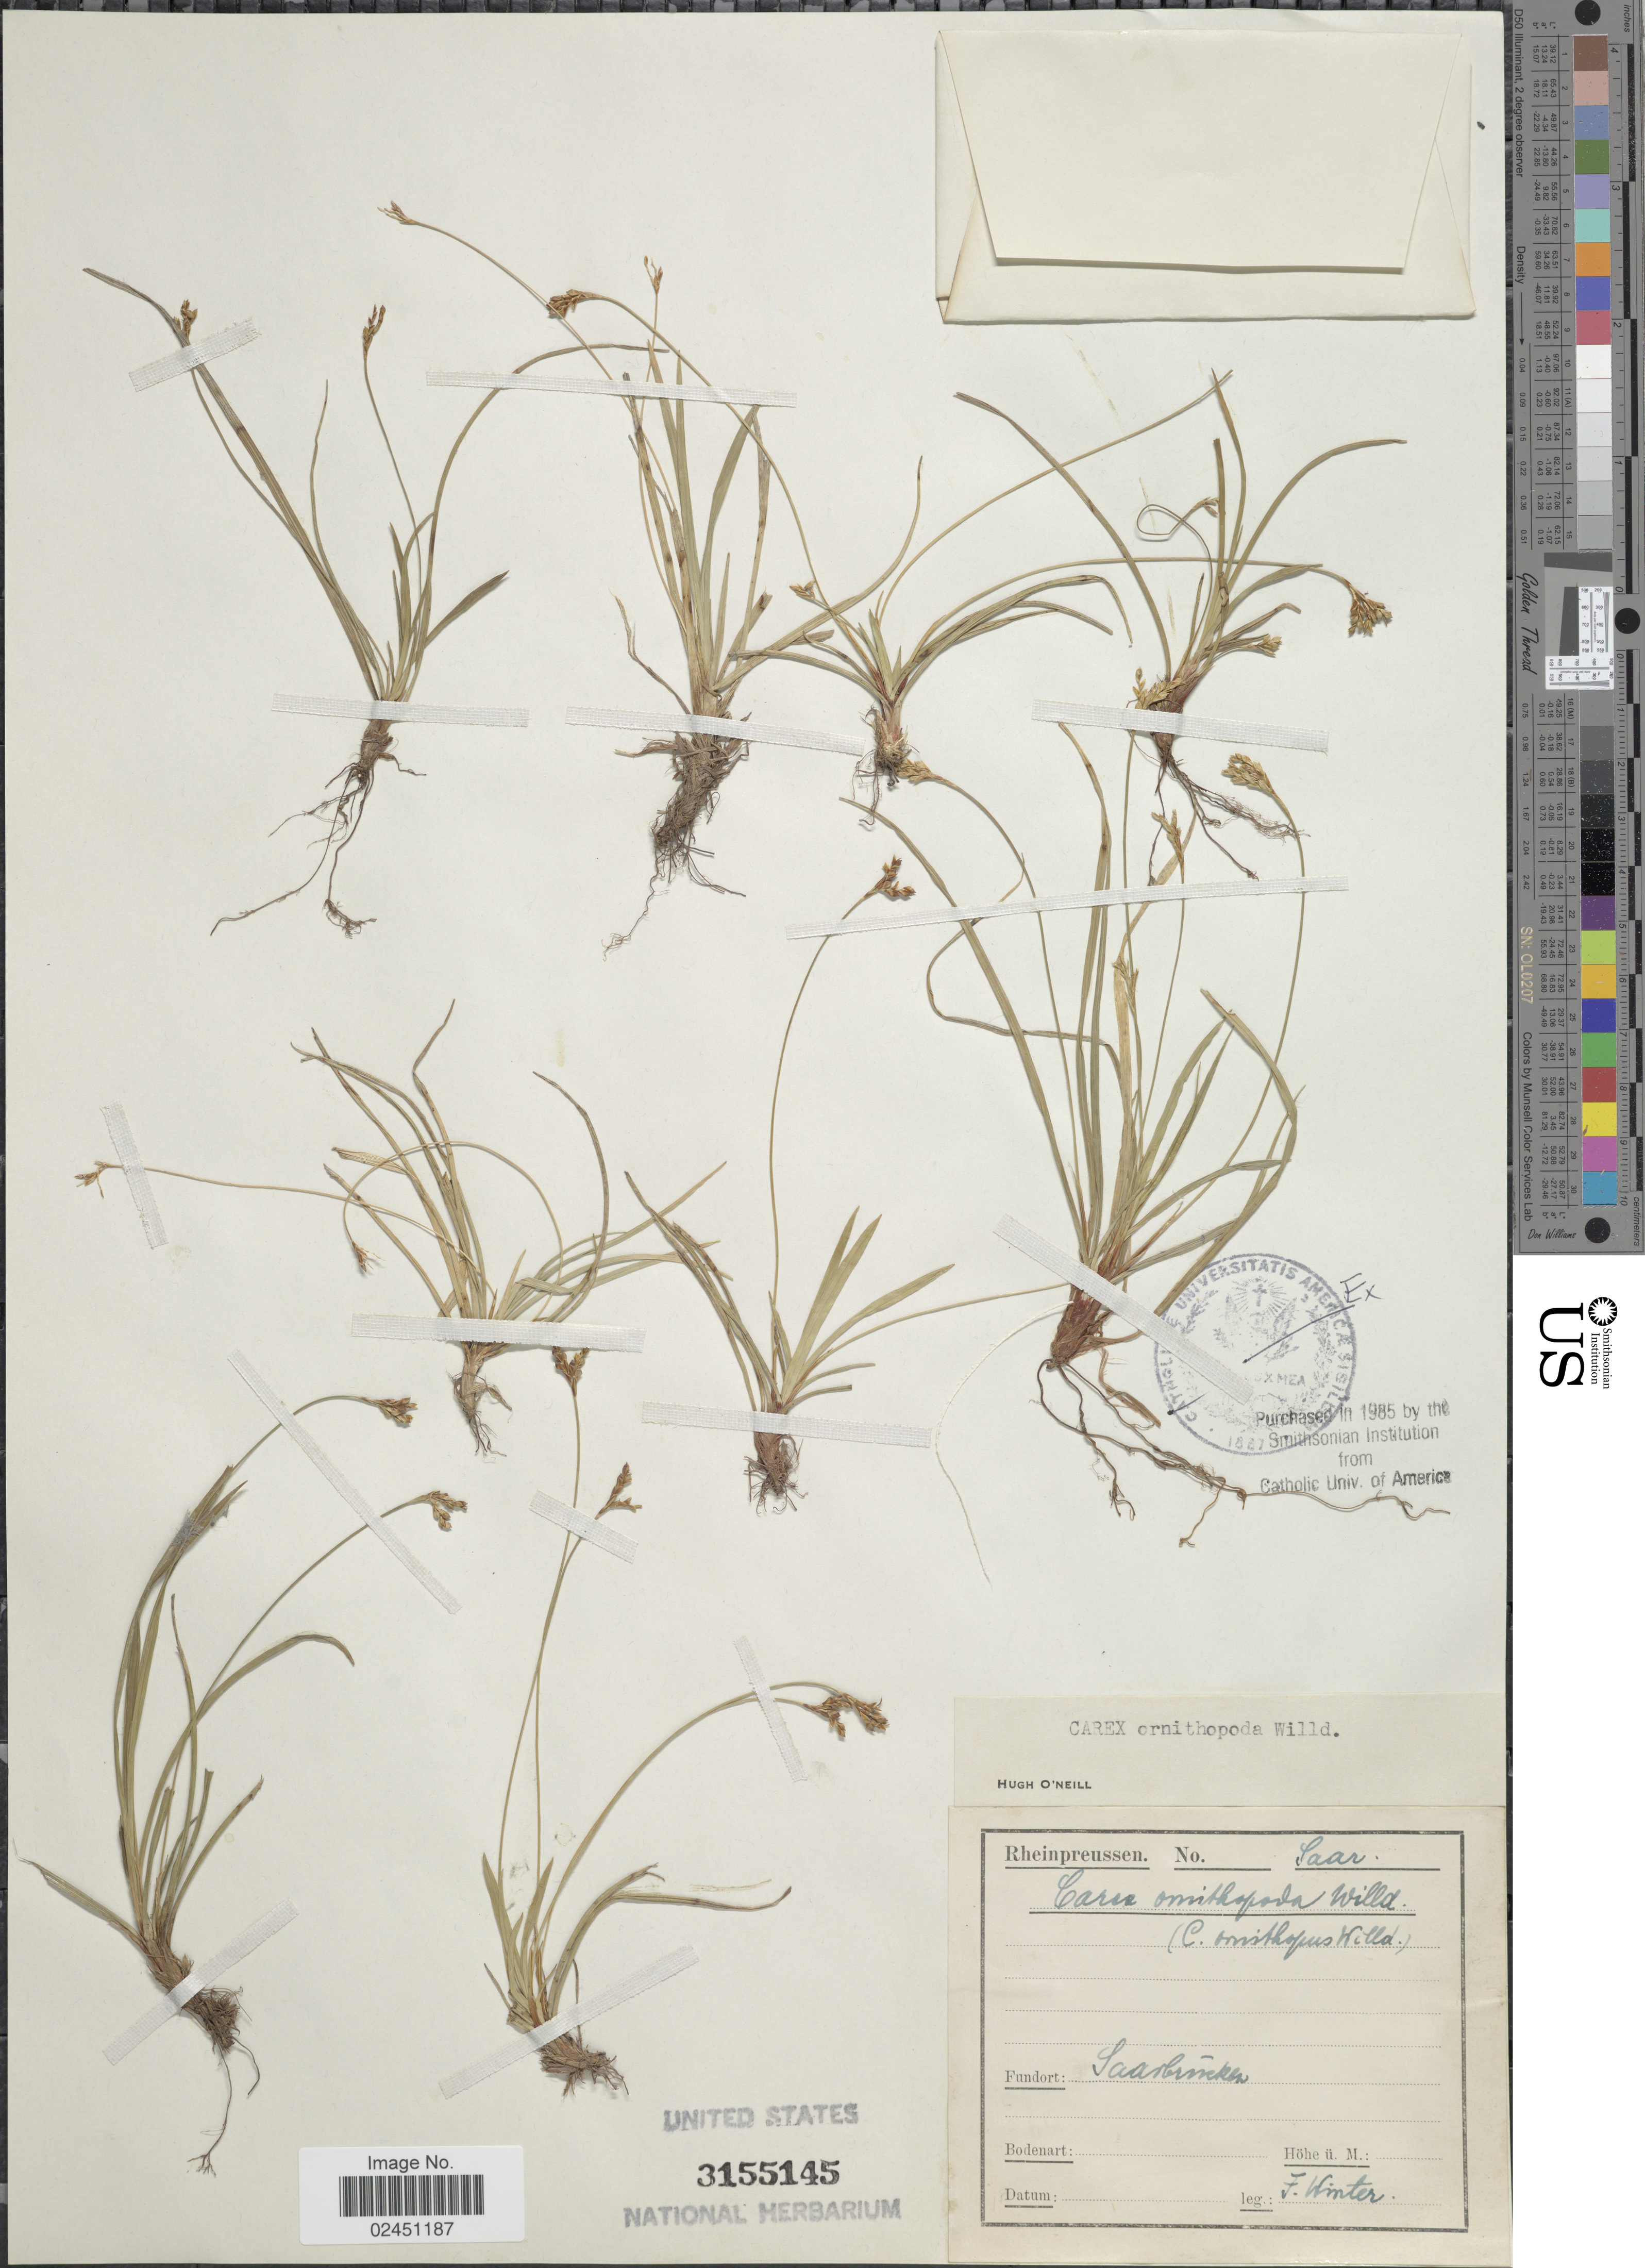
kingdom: Plantae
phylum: Tracheophyta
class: Liliopsida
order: Poales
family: Cyperaceae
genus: Carex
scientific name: Carex ornithopoda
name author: Willd.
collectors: F. Winter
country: Germany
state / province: Saarland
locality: Rheinpreussen. Saar. Saarbrücken.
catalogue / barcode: US 3155145